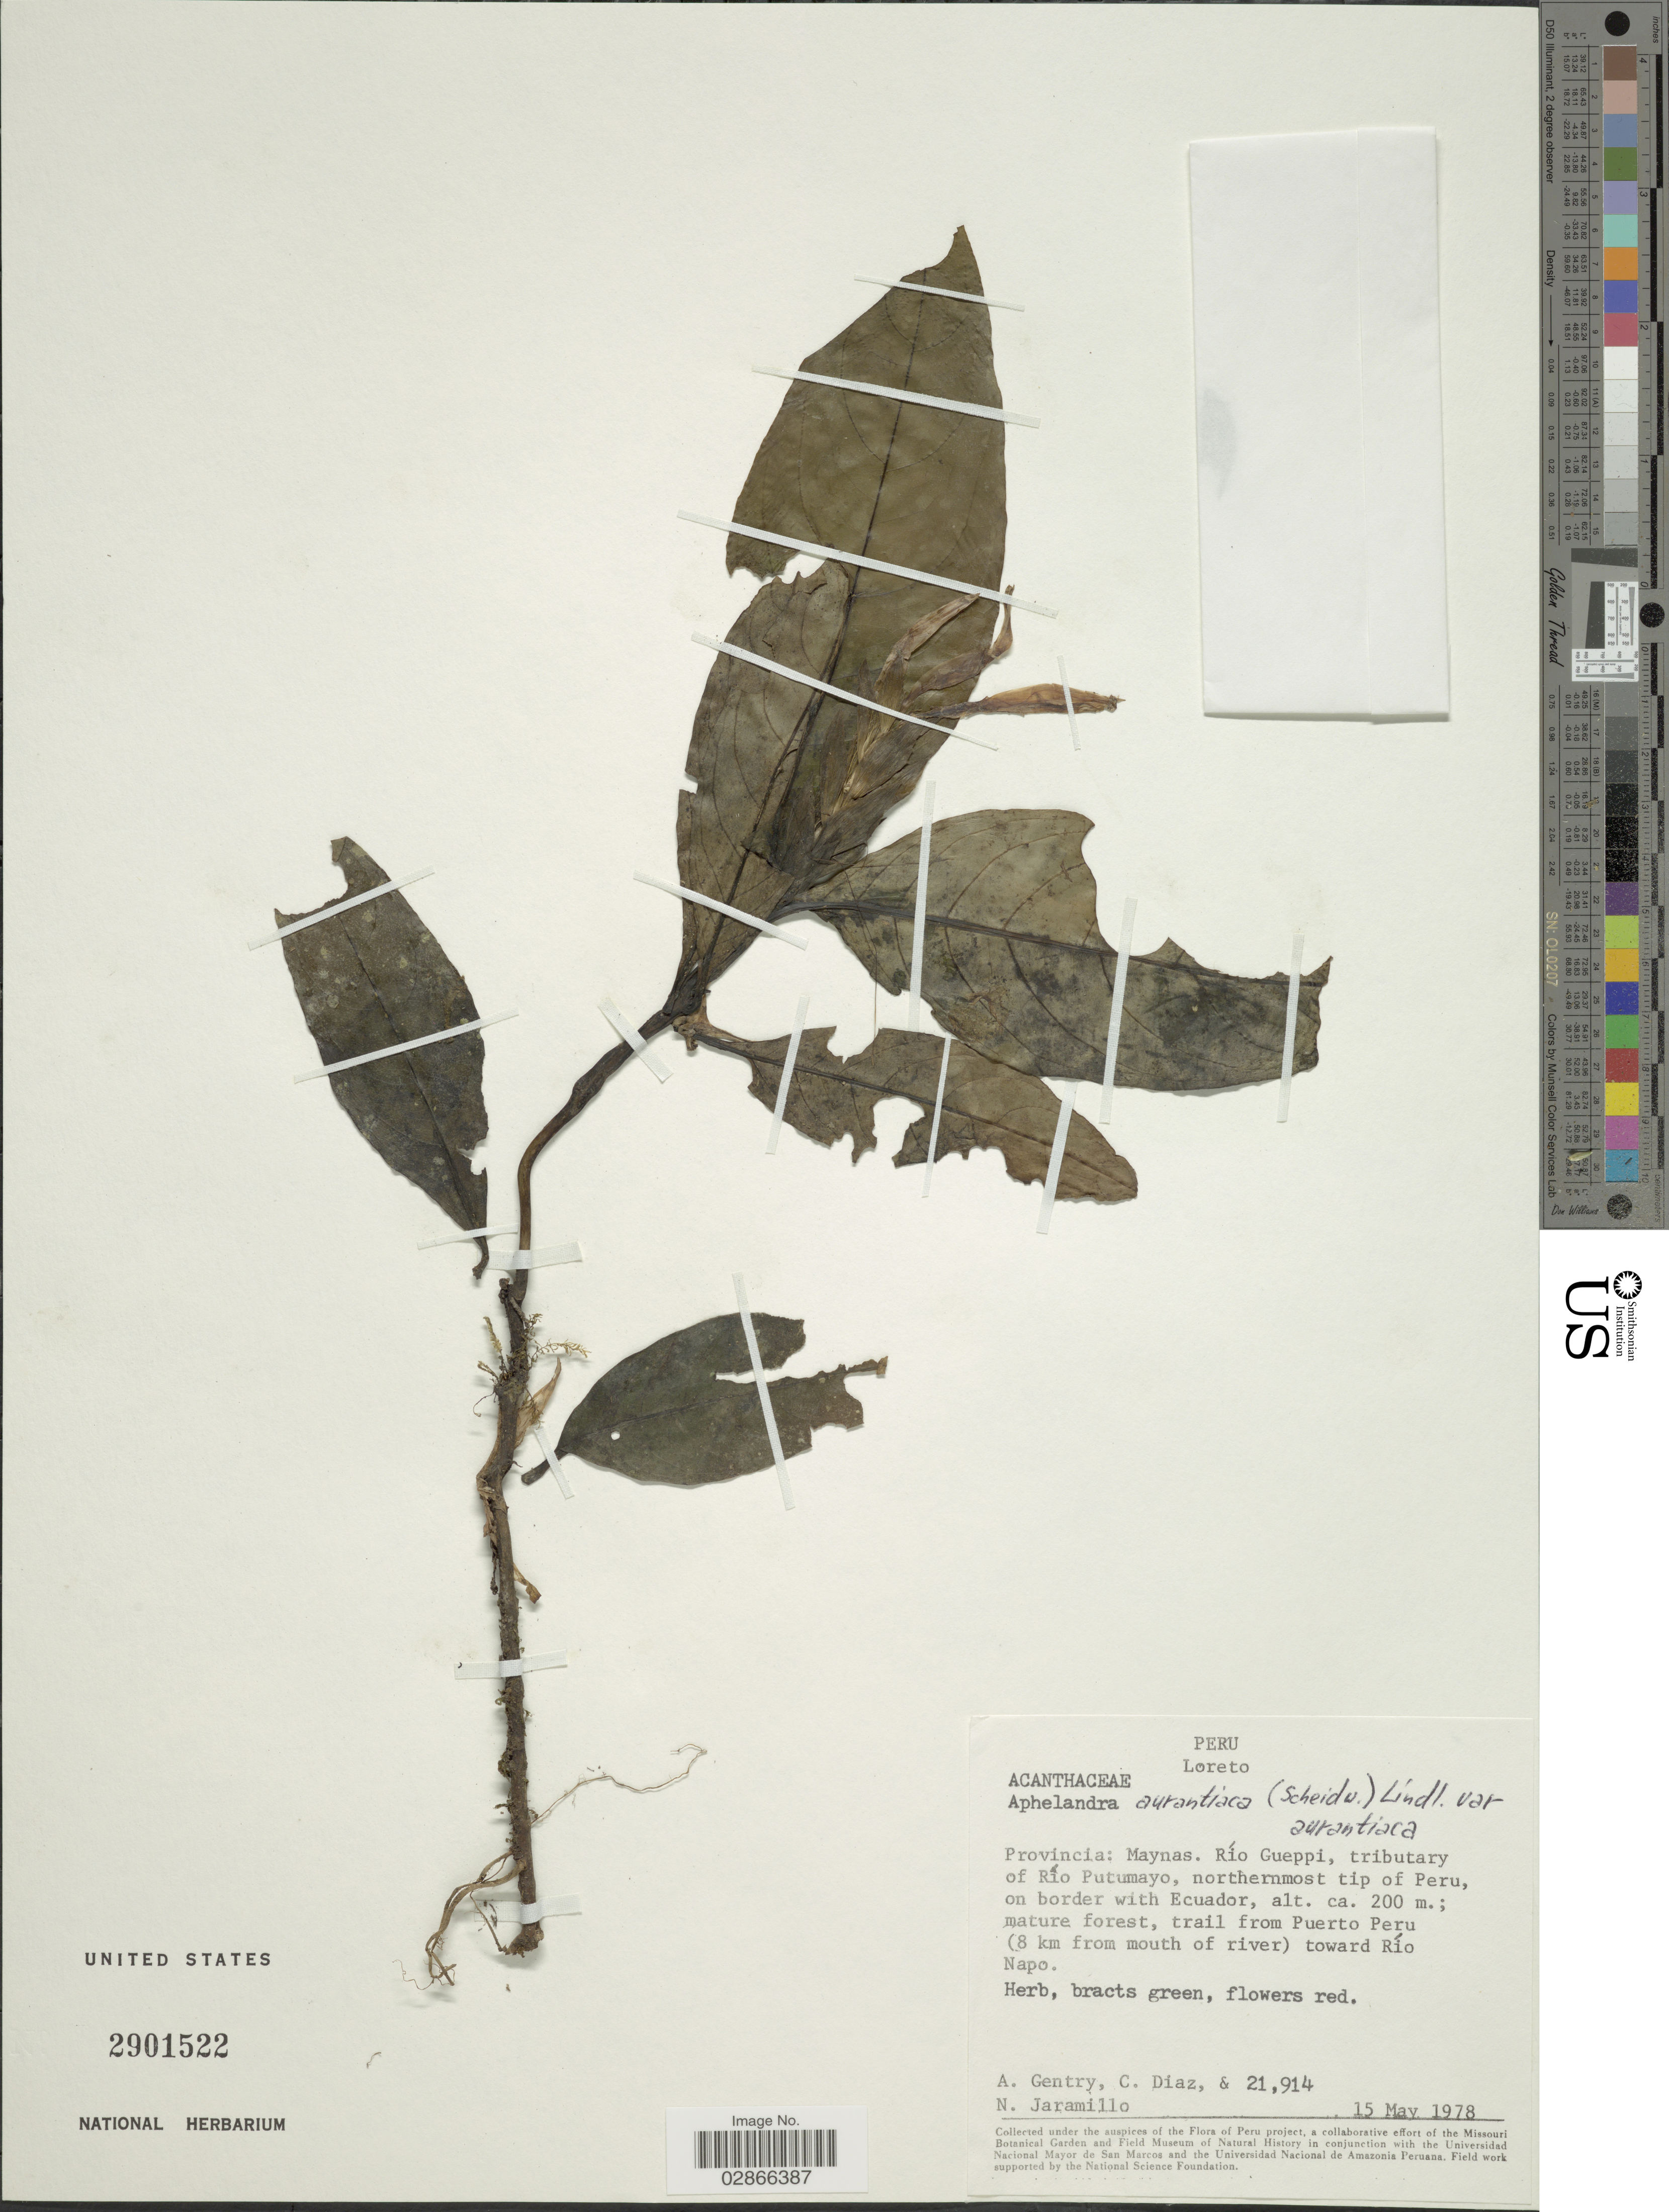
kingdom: Plantae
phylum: Tracheophyta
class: Magnoliopsida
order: Lamiales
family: Acanthaceae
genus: Aphelandra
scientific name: Aphelandra aurantiaca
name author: (Scheidw.) Lindl.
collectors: A. H. Gentry, C. Díaz & N. Jaramillo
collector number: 21914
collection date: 1978-05-15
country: Peru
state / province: Loreto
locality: Provincia: Maynas. Río Gueppi, tributary of Río Putumayo, northernmost tip of Peru, on border with Ecuador. Trail deom Puerto Peru (8 km from mouth of river) toward Río Napo.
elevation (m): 200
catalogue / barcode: US 2901522